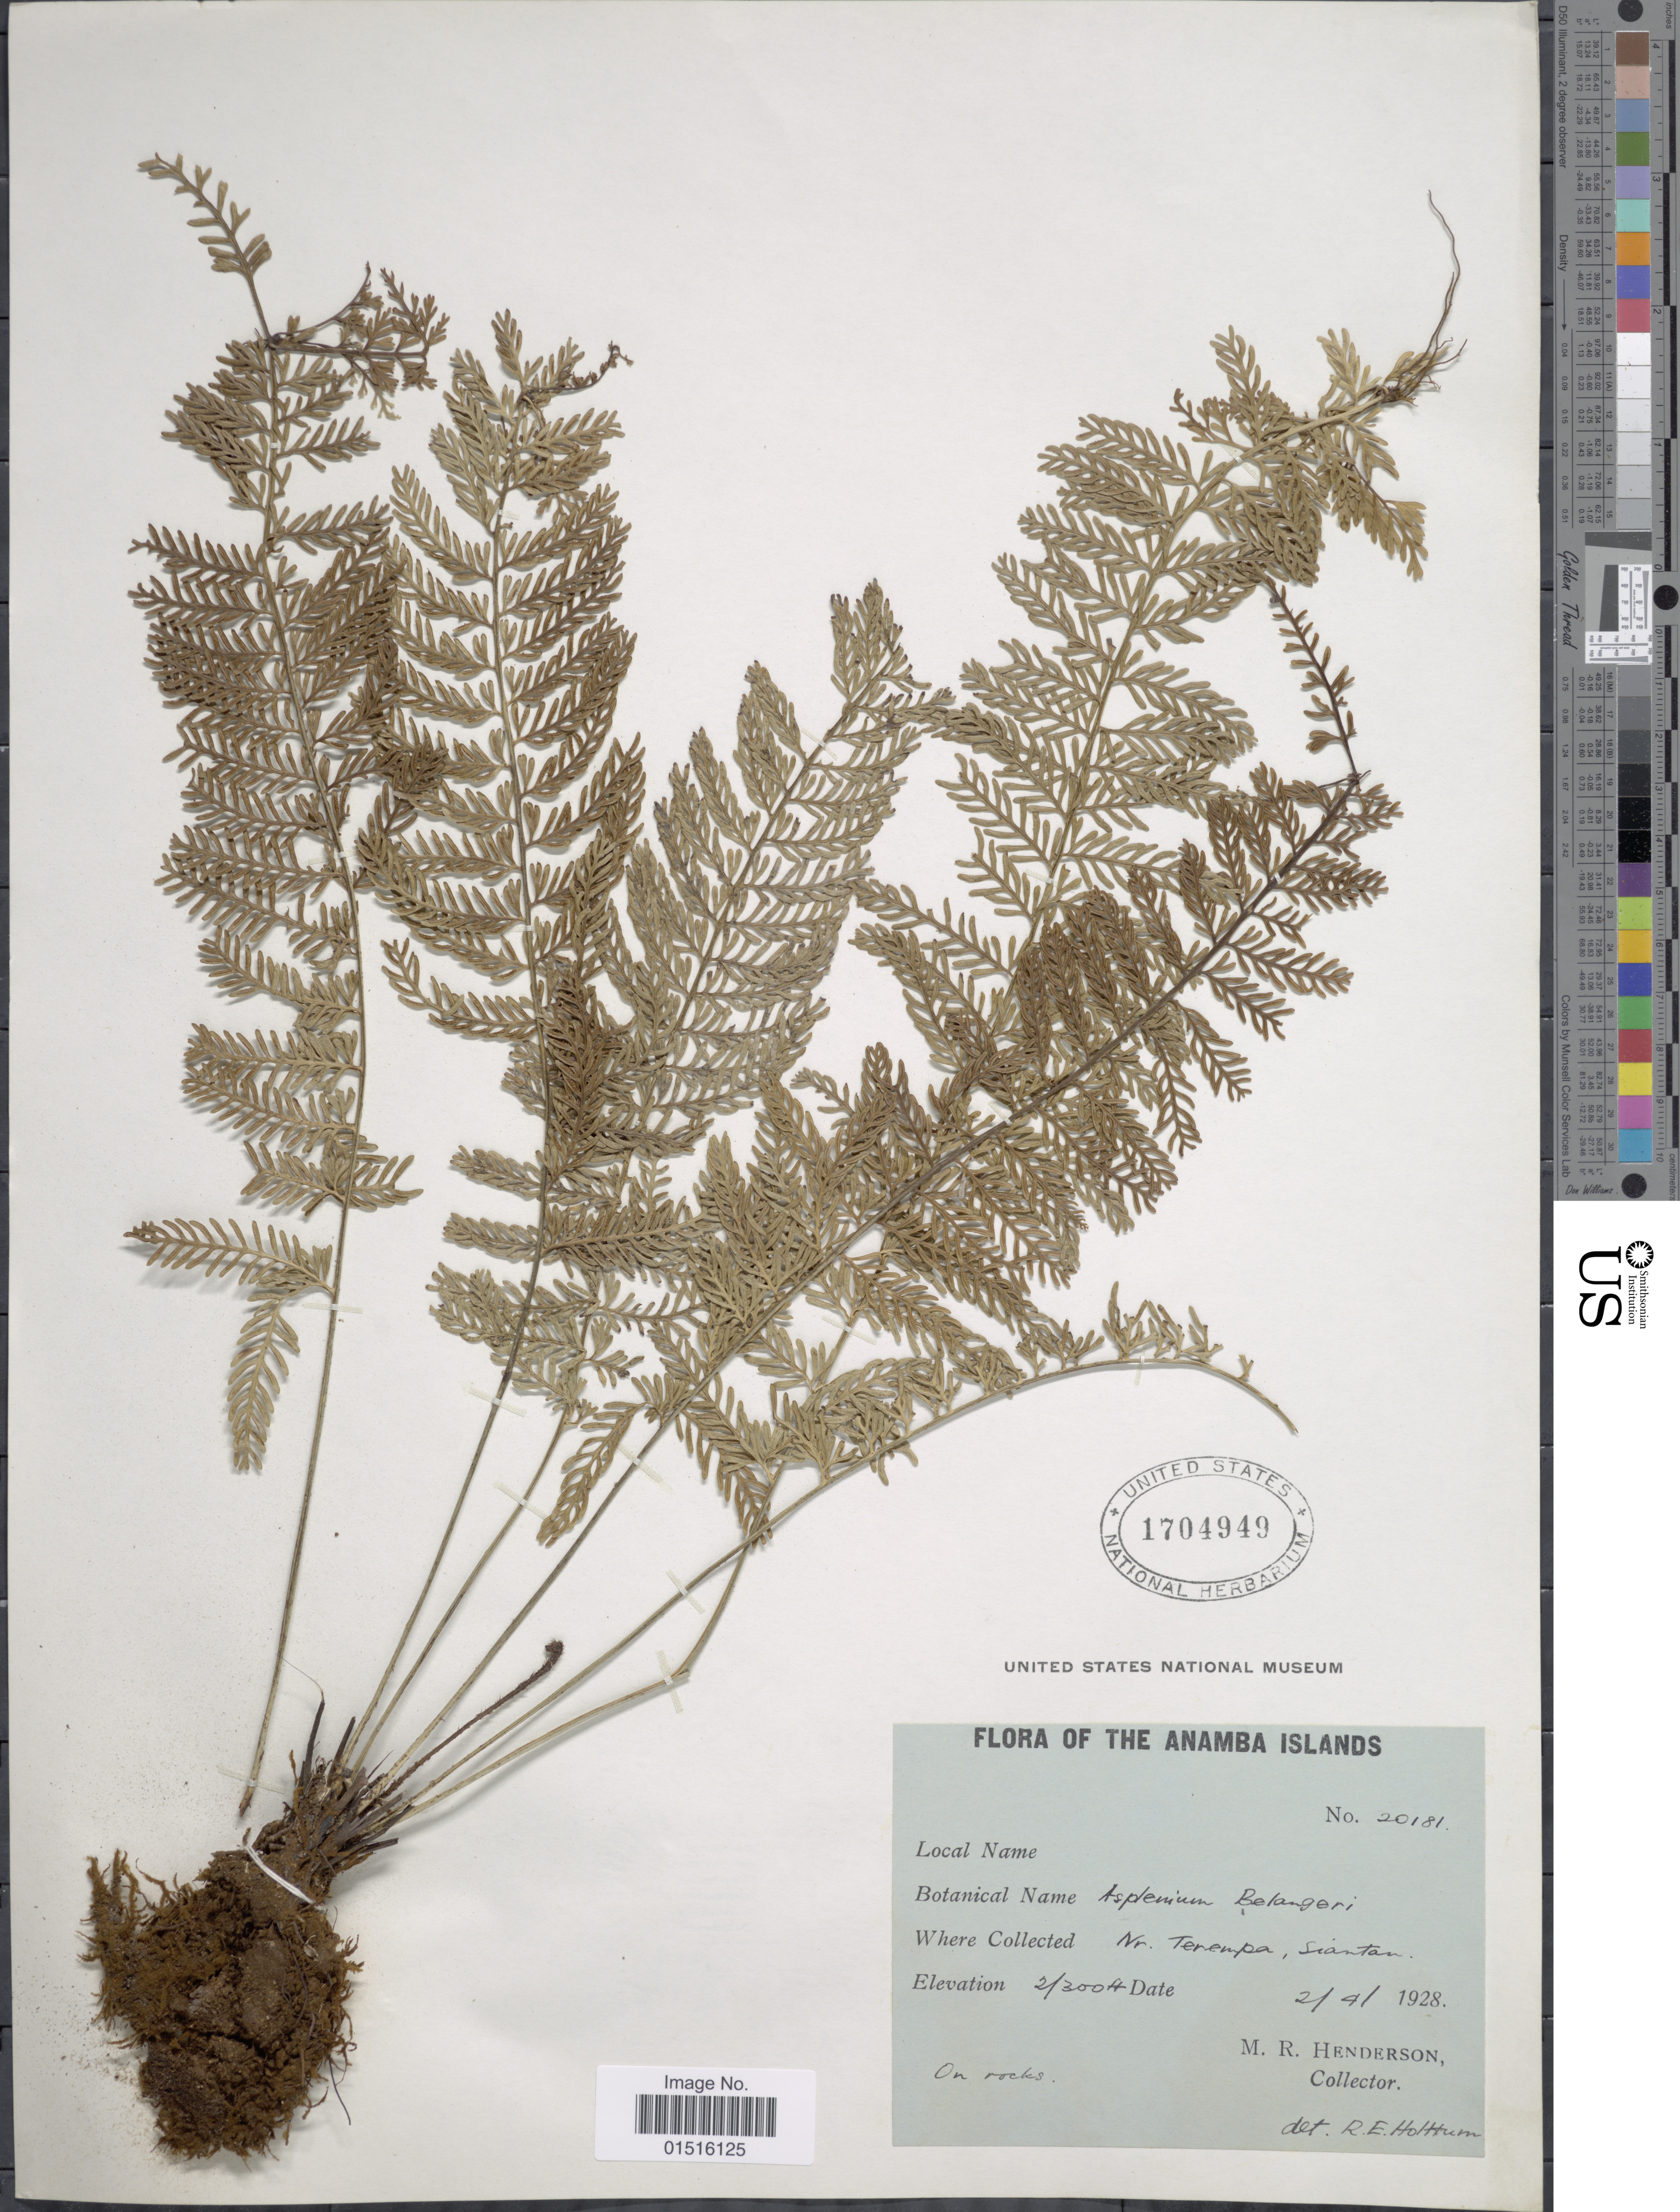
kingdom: Plantae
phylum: Tracheophyta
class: Polypodiopsida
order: Polypodiales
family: Aspleniaceae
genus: Asplenium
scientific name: Asplenium belangeri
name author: Bory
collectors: M. Henderson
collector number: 20181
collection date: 1928-04-02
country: Indonesia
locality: Flora of the Anaba Islands, Nr. Terempa, Siantan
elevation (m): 61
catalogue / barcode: US 1704949